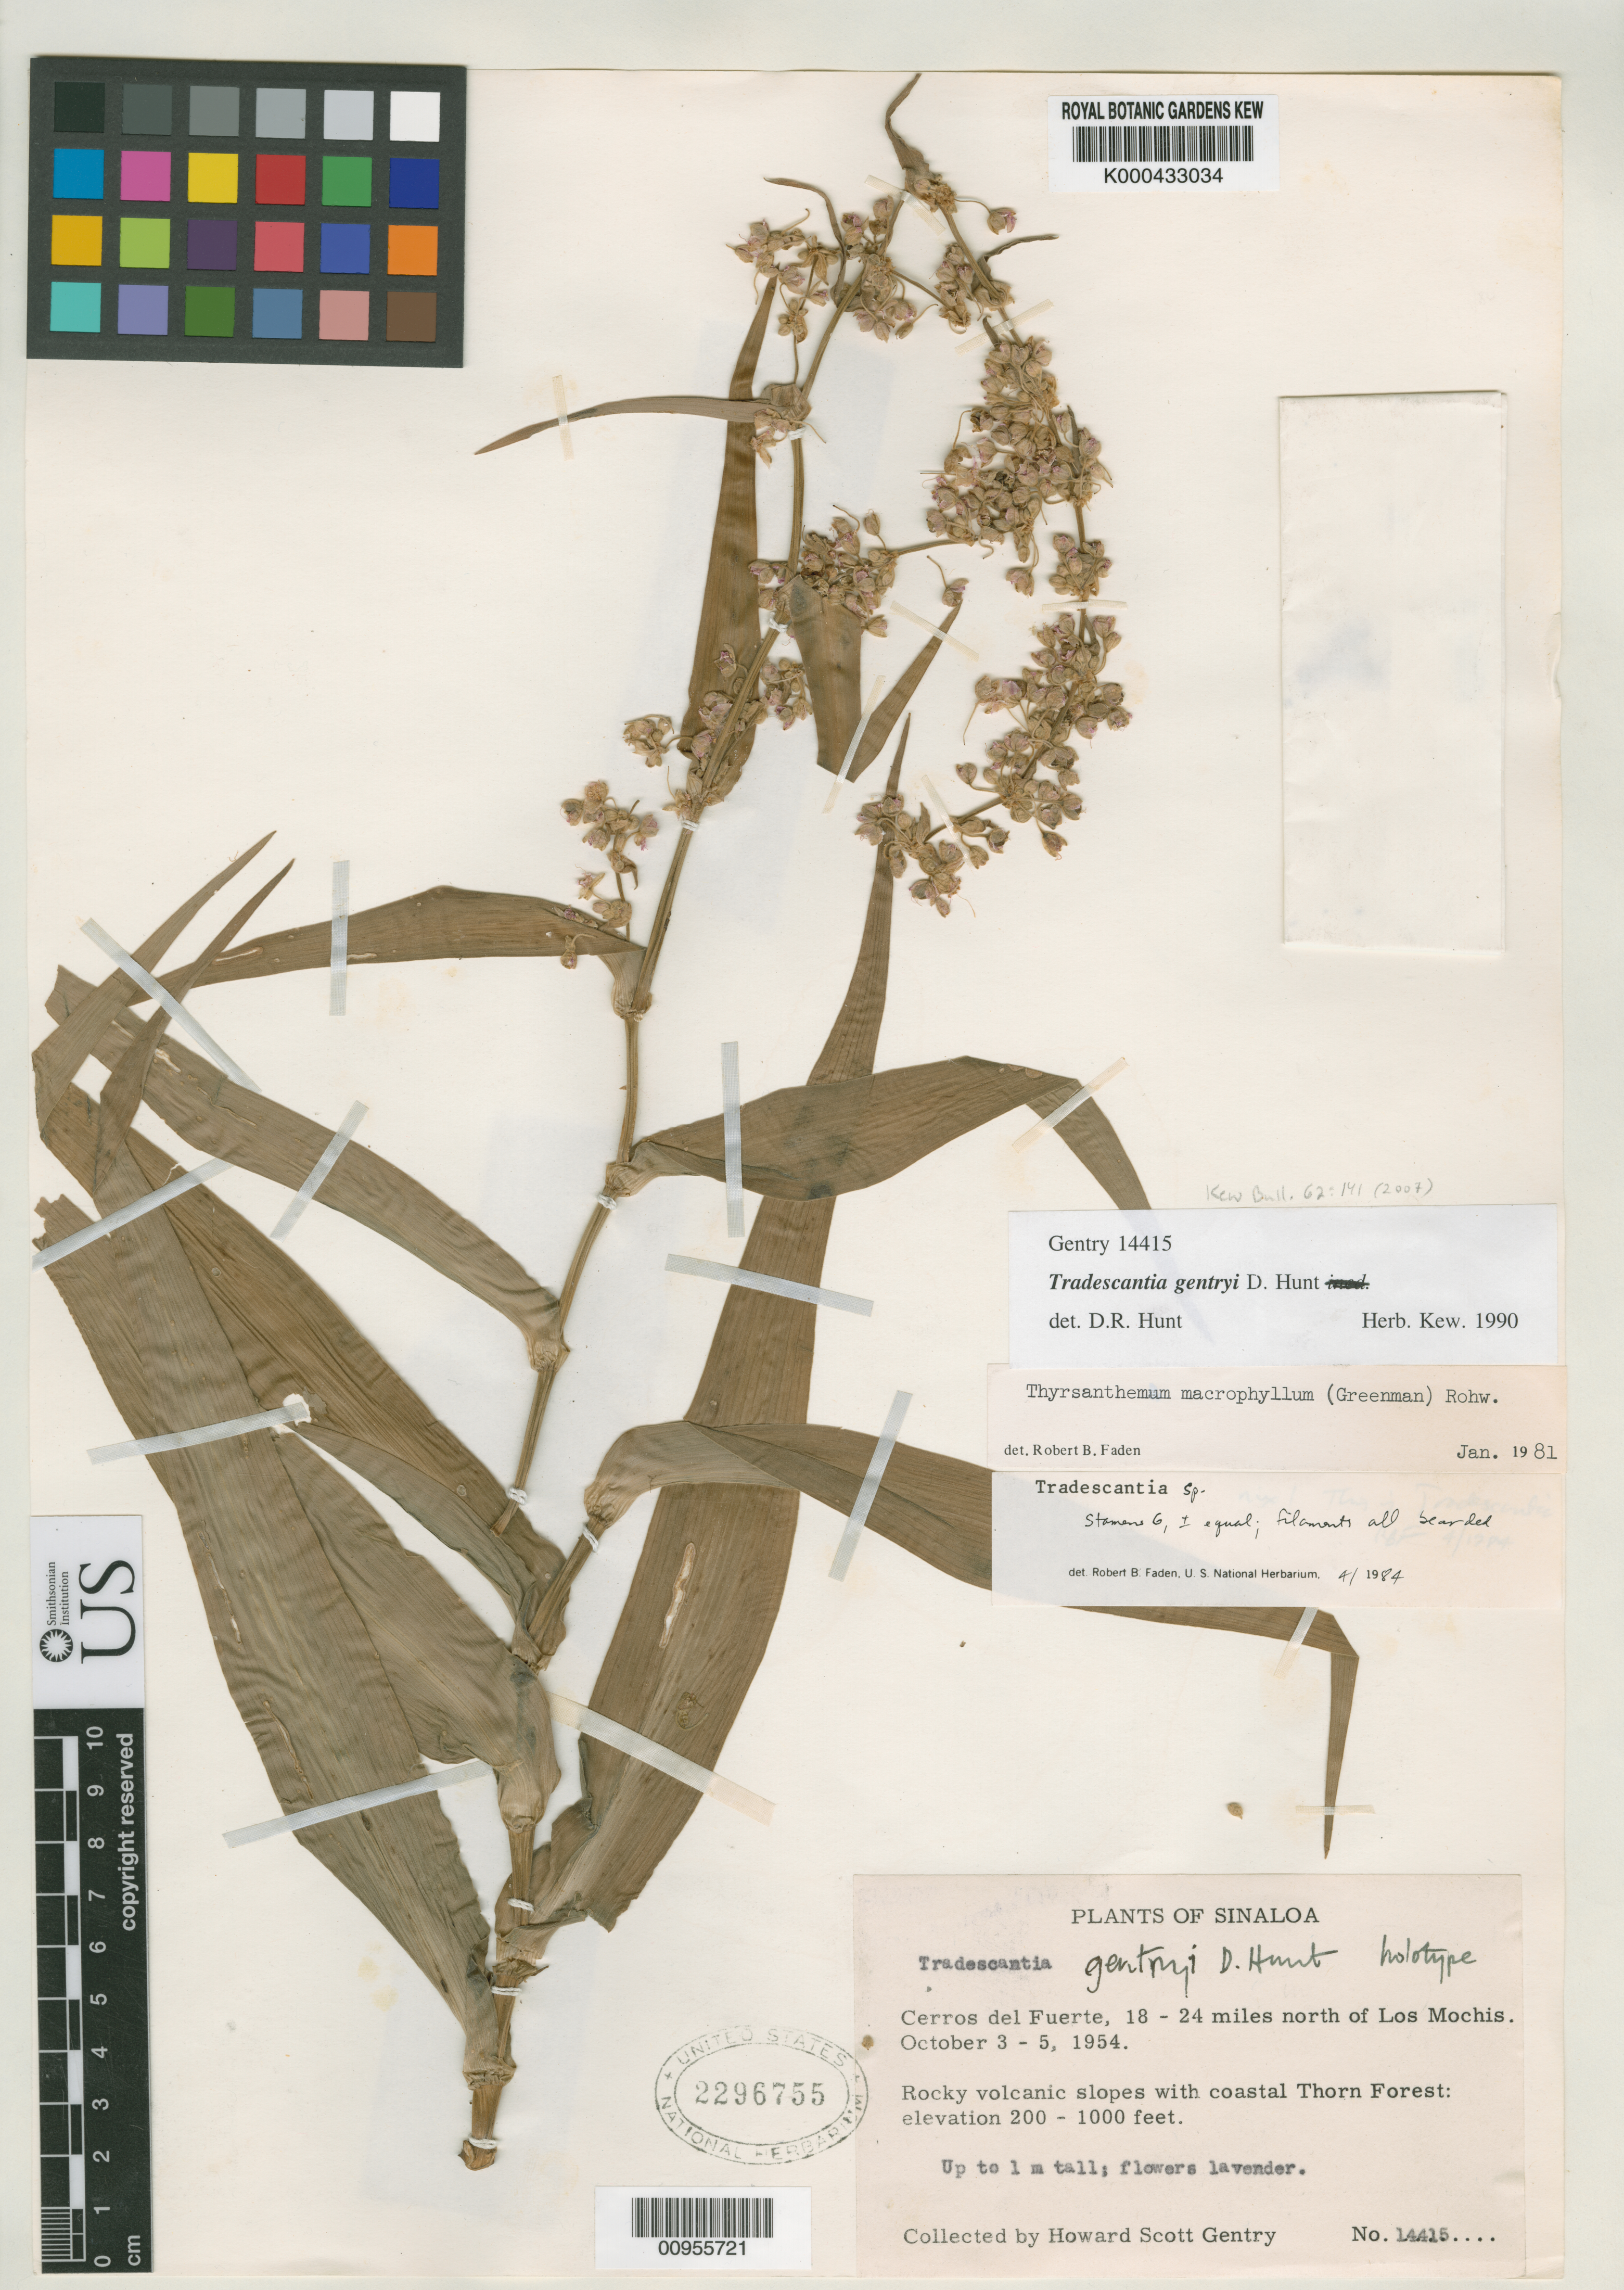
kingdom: Plantae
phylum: Tracheophyta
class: Liliopsida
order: Commelinales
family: Commelinaceae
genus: Tradescantia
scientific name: Tradescantia gentryi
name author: D.R. Hunt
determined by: Hunt, D. R.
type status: Holotype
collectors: H. S. Gentry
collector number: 14415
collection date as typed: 03 Oct 1954 to 05 Oct 1954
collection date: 1954-10-03/1954-10-05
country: Mexico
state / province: Sinaloa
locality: Cerros del Fuerte, 18-24 miles north of Los Mochis.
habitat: Rocky volcanic slopes with coastal thorn forest.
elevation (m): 61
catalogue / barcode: US 2296755